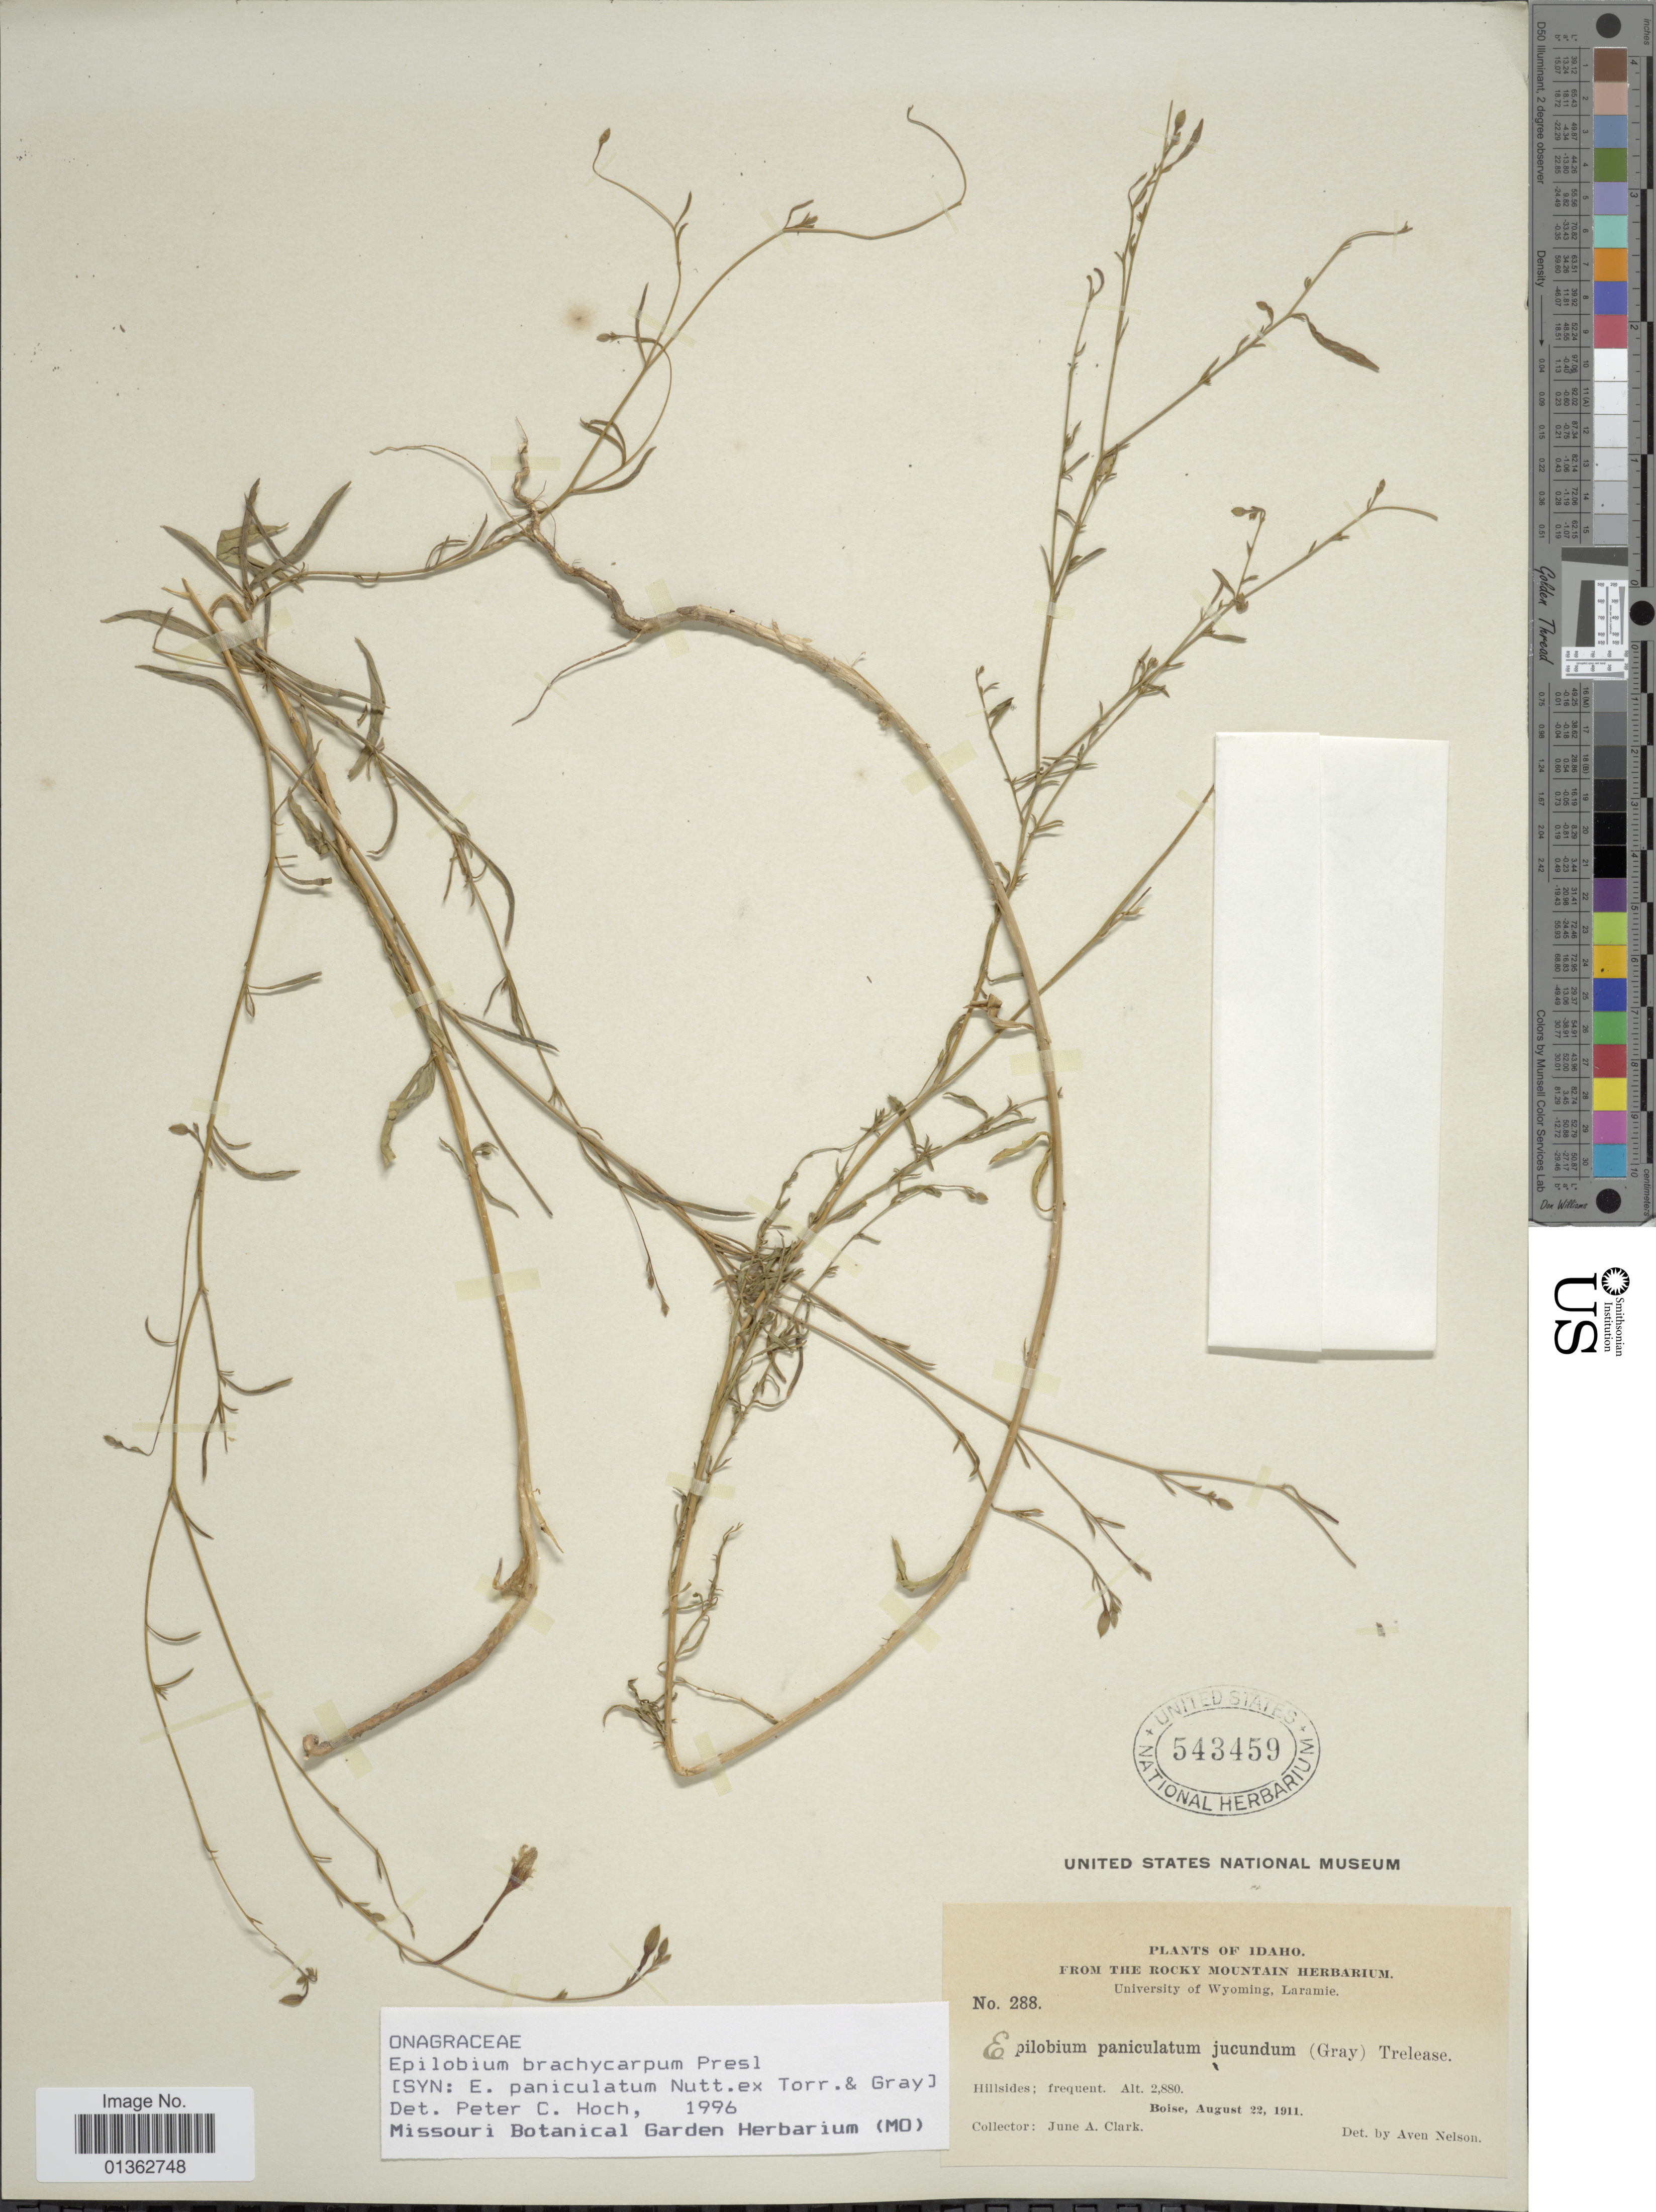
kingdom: Plantae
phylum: Tracheophyta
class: Magnoliopsida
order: Myrtales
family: Onagraceae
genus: Epilobium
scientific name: Epilobium brachycarpum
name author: C. Presl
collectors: J. A. Clark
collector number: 288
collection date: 1911-08-22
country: United States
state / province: Idaho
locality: Boise.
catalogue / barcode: US 543459